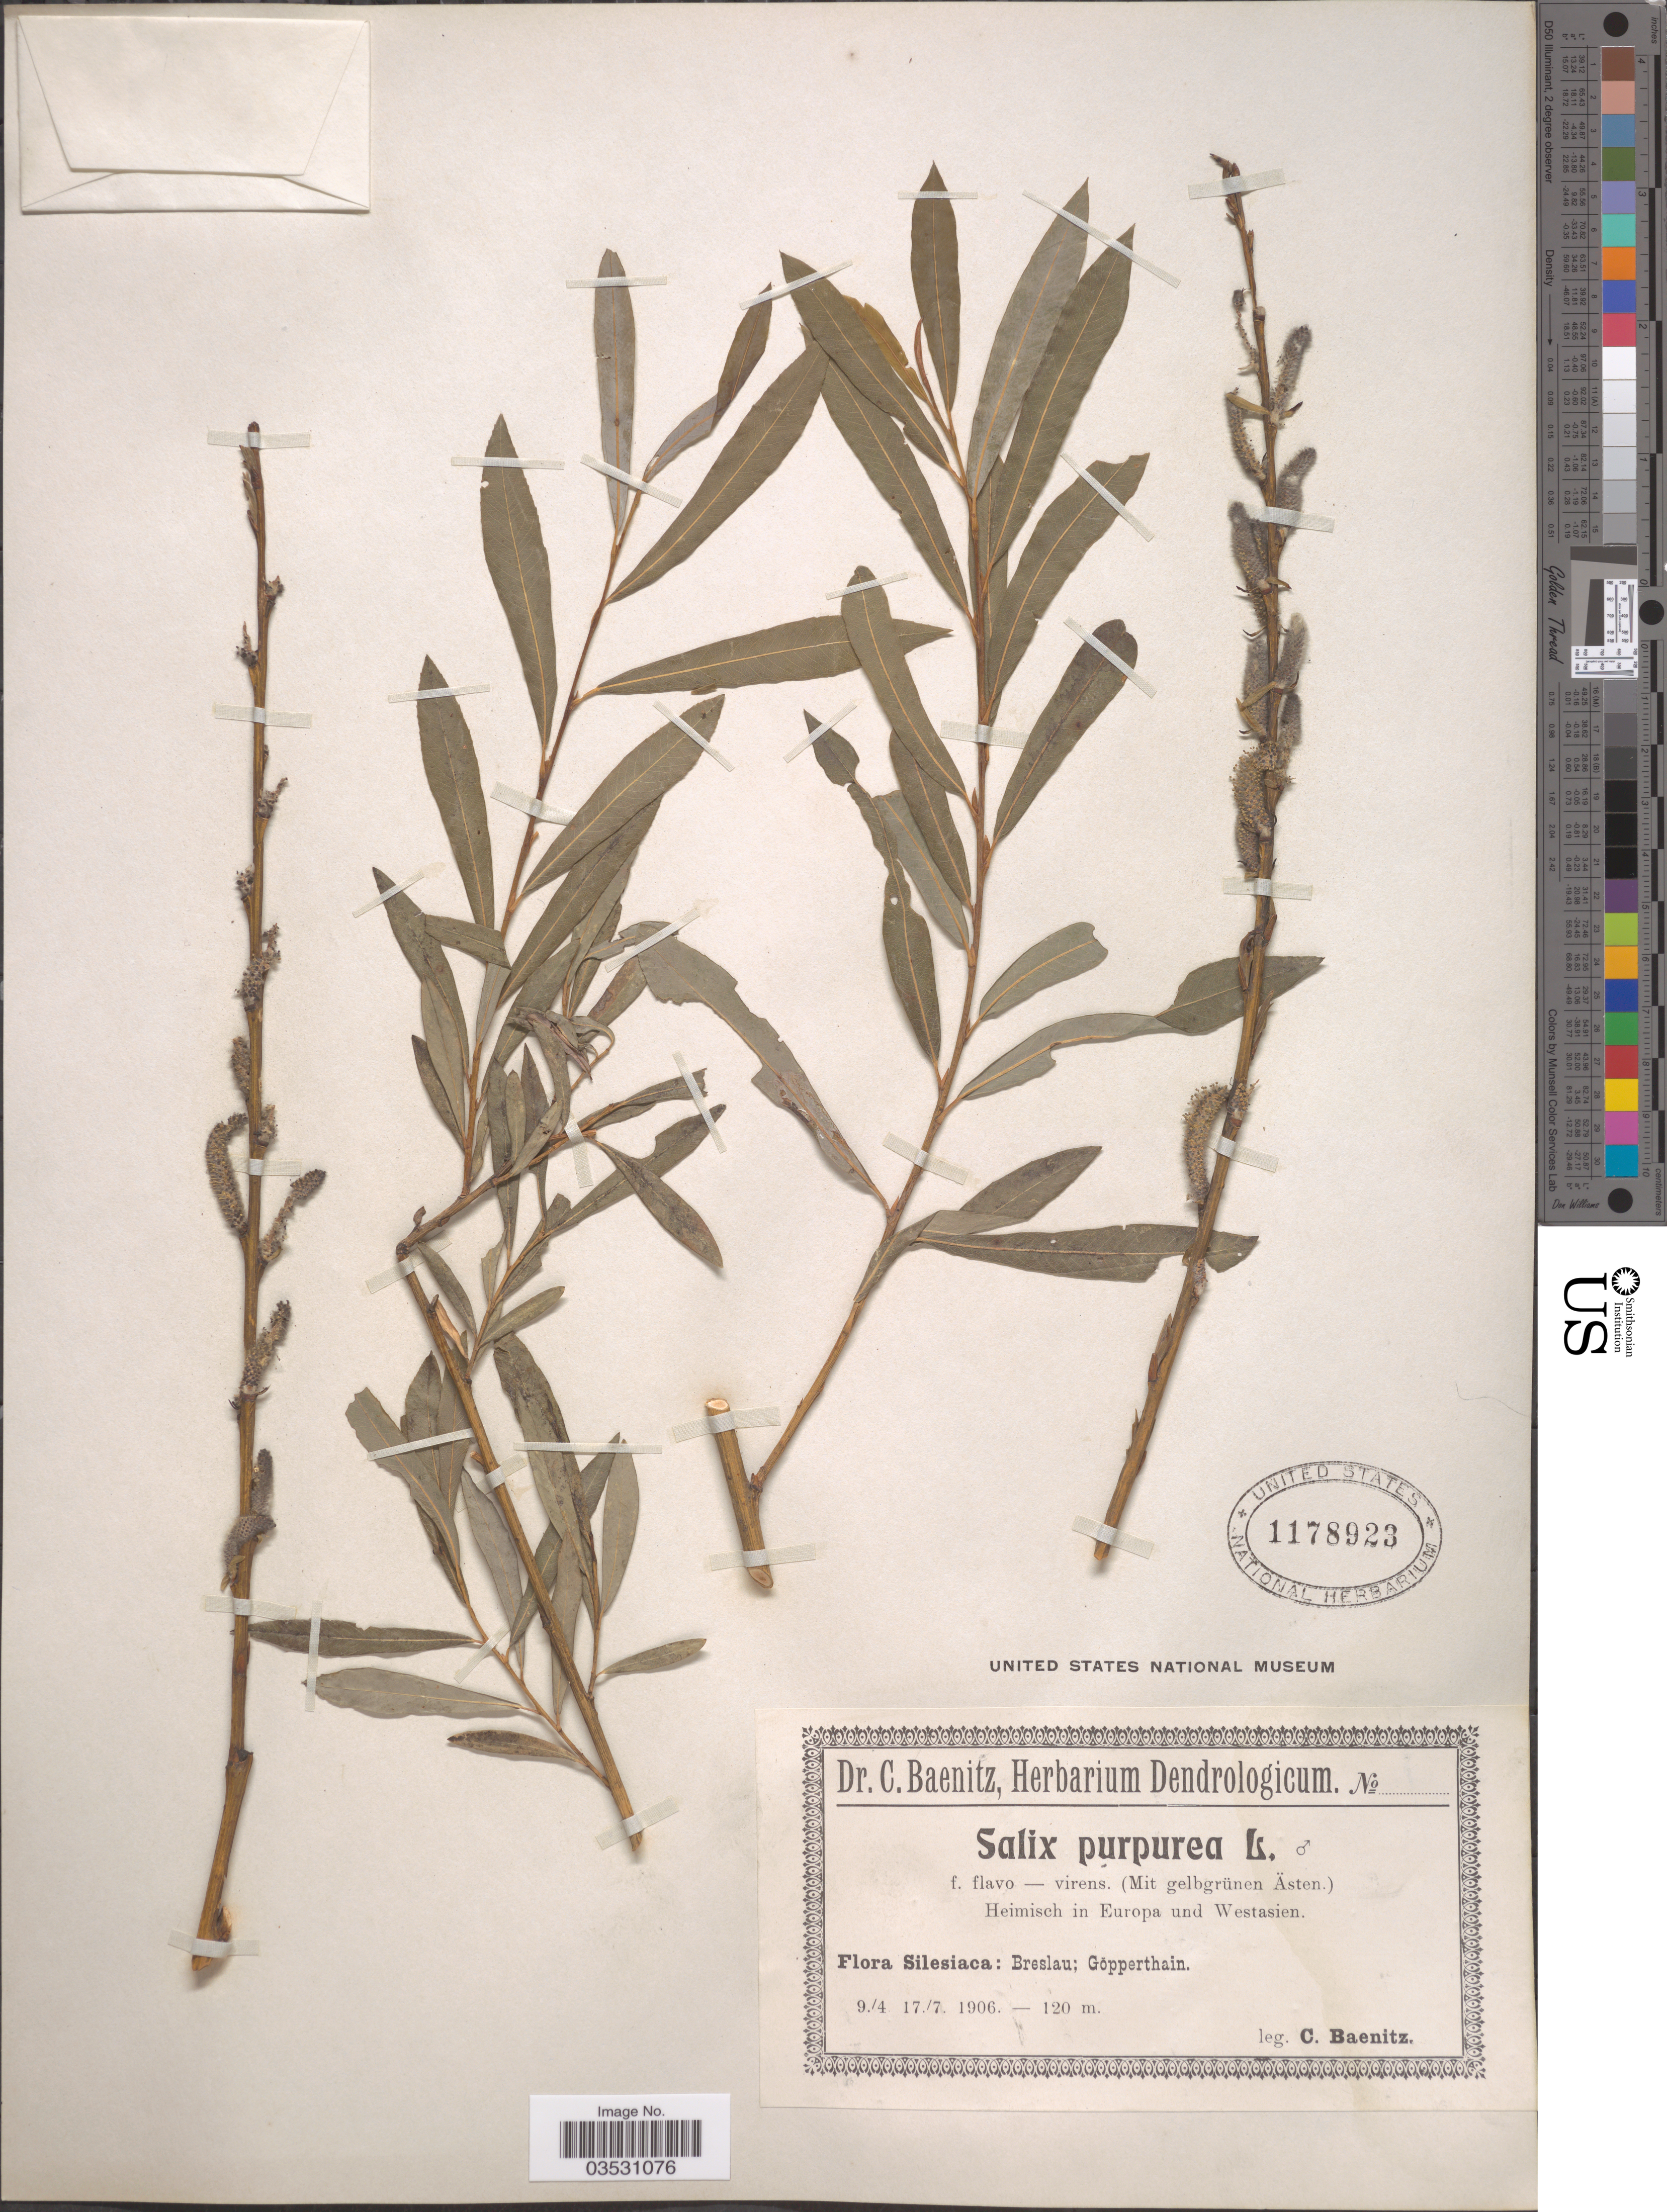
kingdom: Plantae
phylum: Tracheophyta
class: Magnoliopsida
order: Malpighiales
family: Salicaceae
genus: Salix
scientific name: Salix purpurea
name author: L.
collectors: C. G. Baenitz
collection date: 1906-04-09/1906-07-17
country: Poland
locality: Silesiaca: Breslau; Göpperthain.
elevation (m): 120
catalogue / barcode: US 1178923